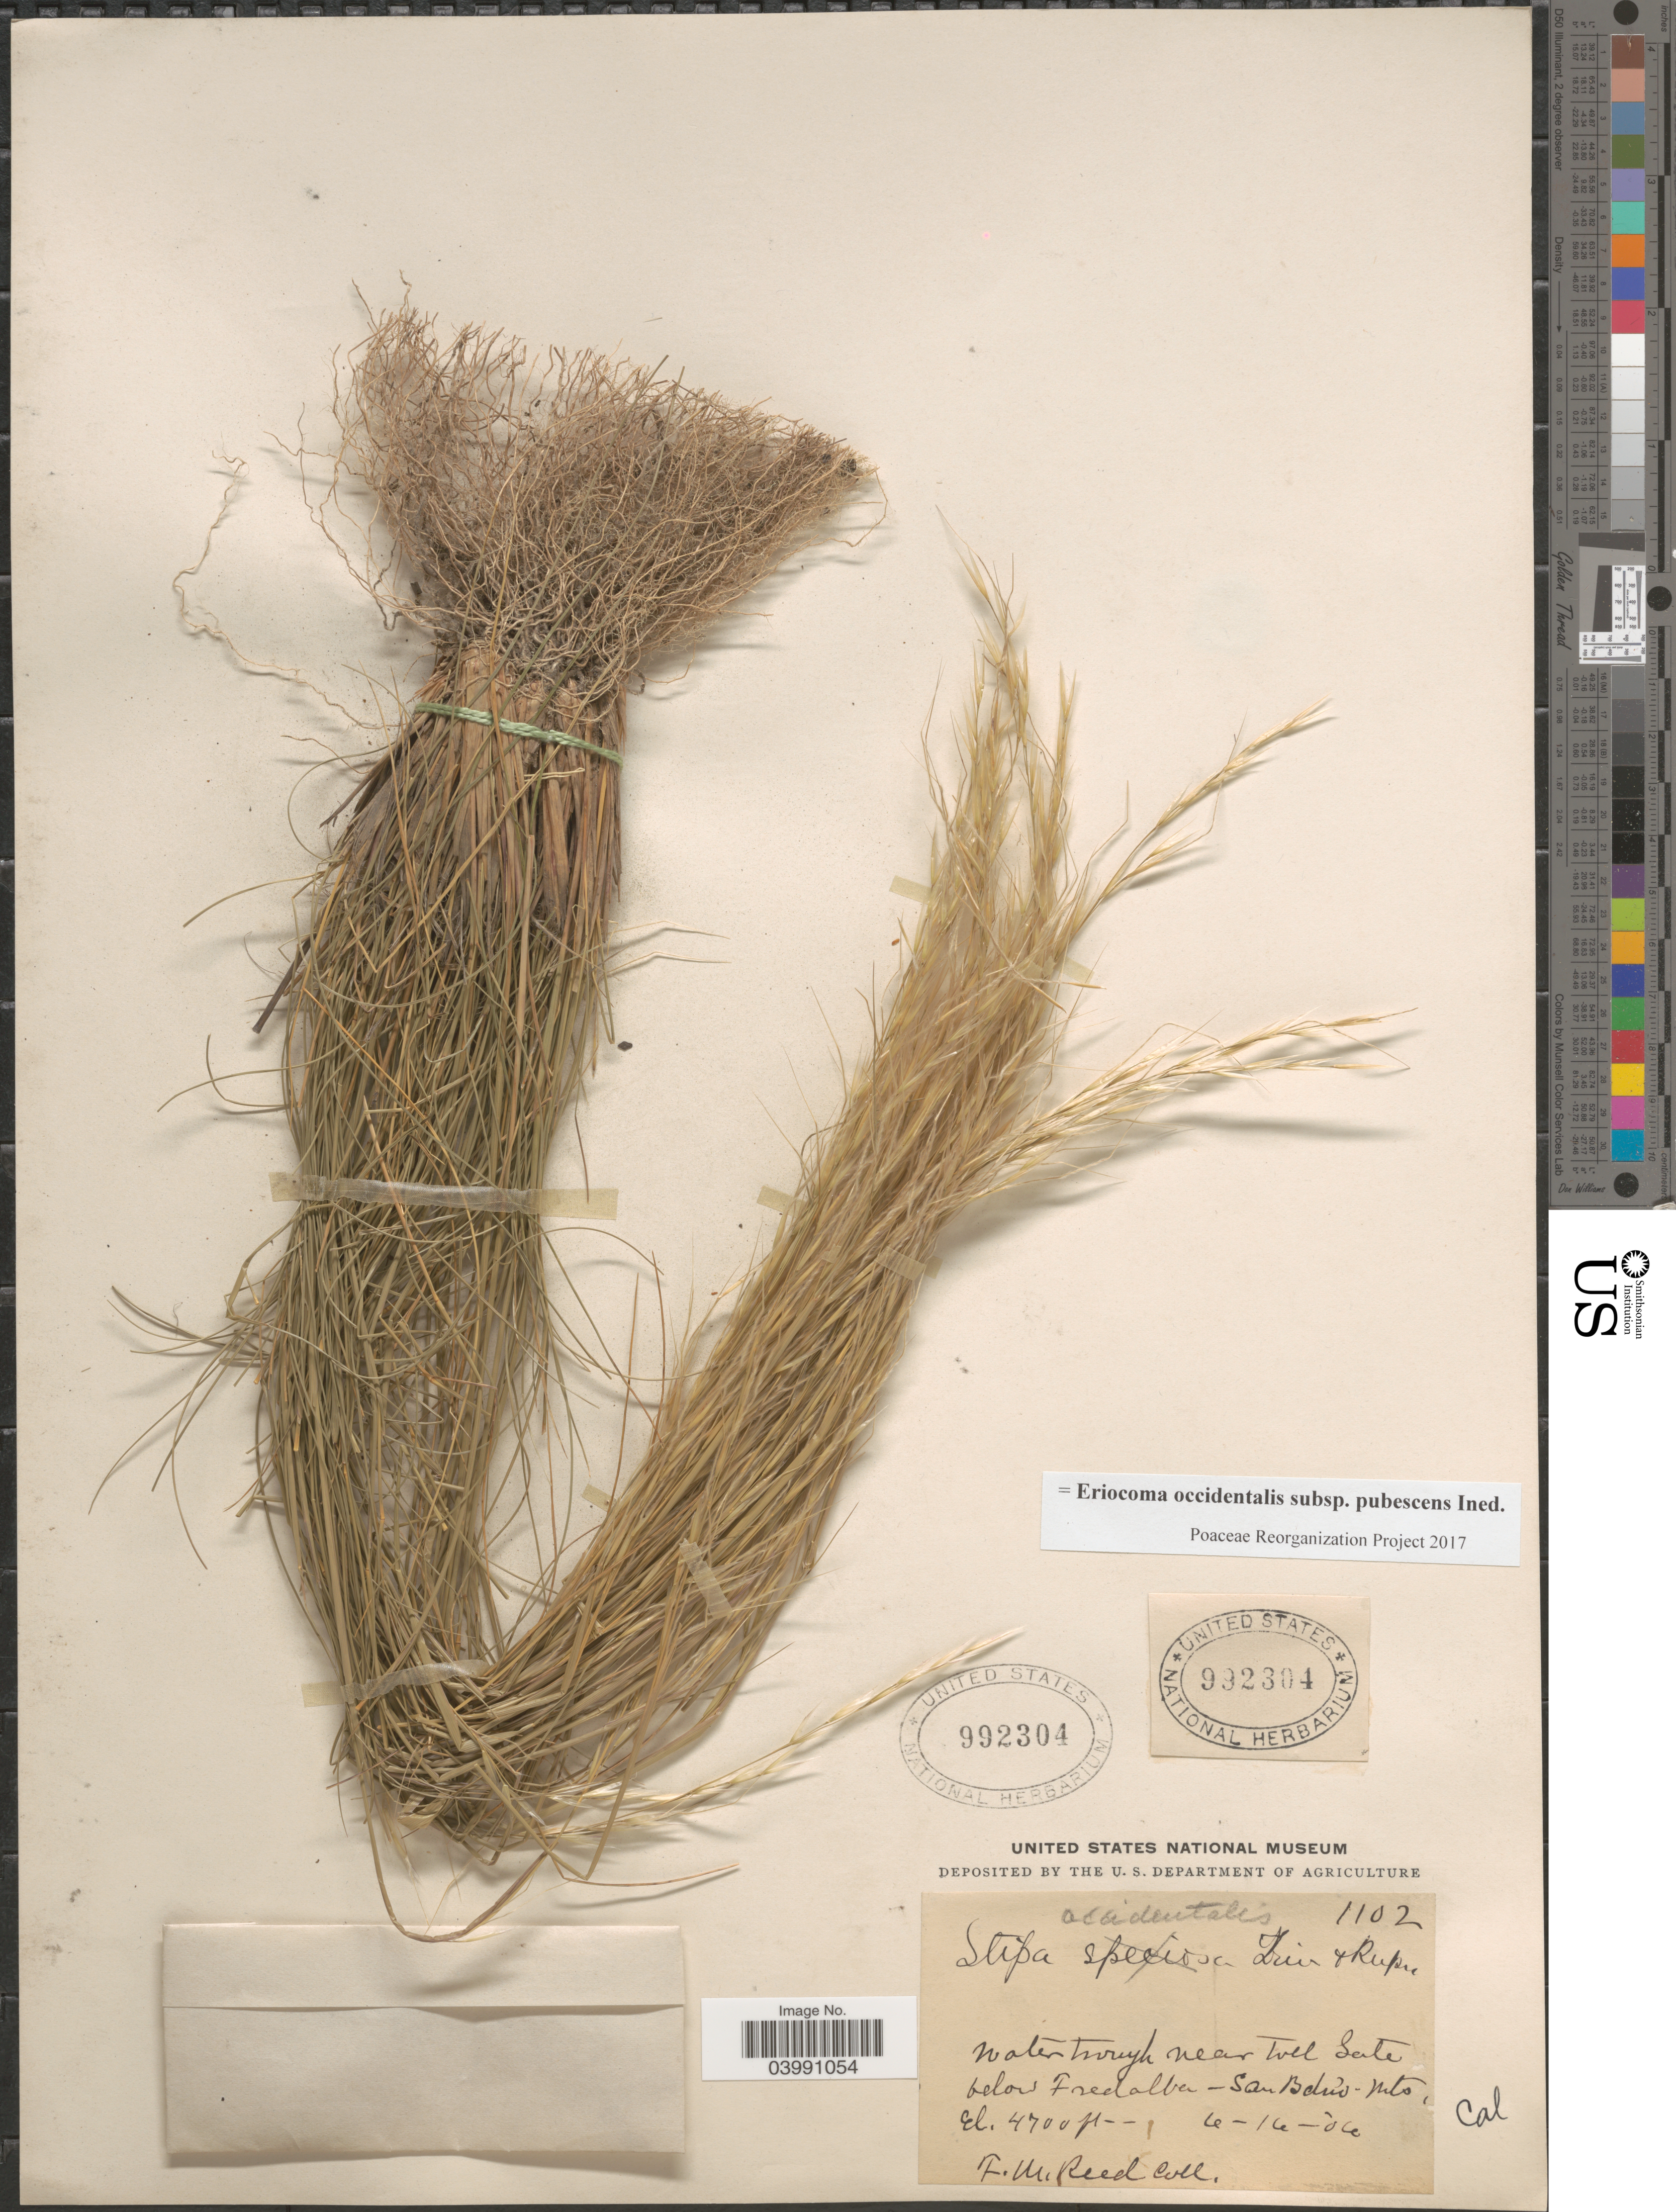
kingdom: Plantae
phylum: Tracheophyta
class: Liliopsida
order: Poales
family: Poaceae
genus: Eriocoma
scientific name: Eriocoma occidentalis subsp. pubescens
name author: (Vasey) Romasch.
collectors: F. Reed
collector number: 1102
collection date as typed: Transcribed d/m/y: 16/6/6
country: United States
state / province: California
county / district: San Bernardino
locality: Water through near Tall Gate below Fred Albert - San Bdno Mts.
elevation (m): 1433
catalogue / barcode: US 992304